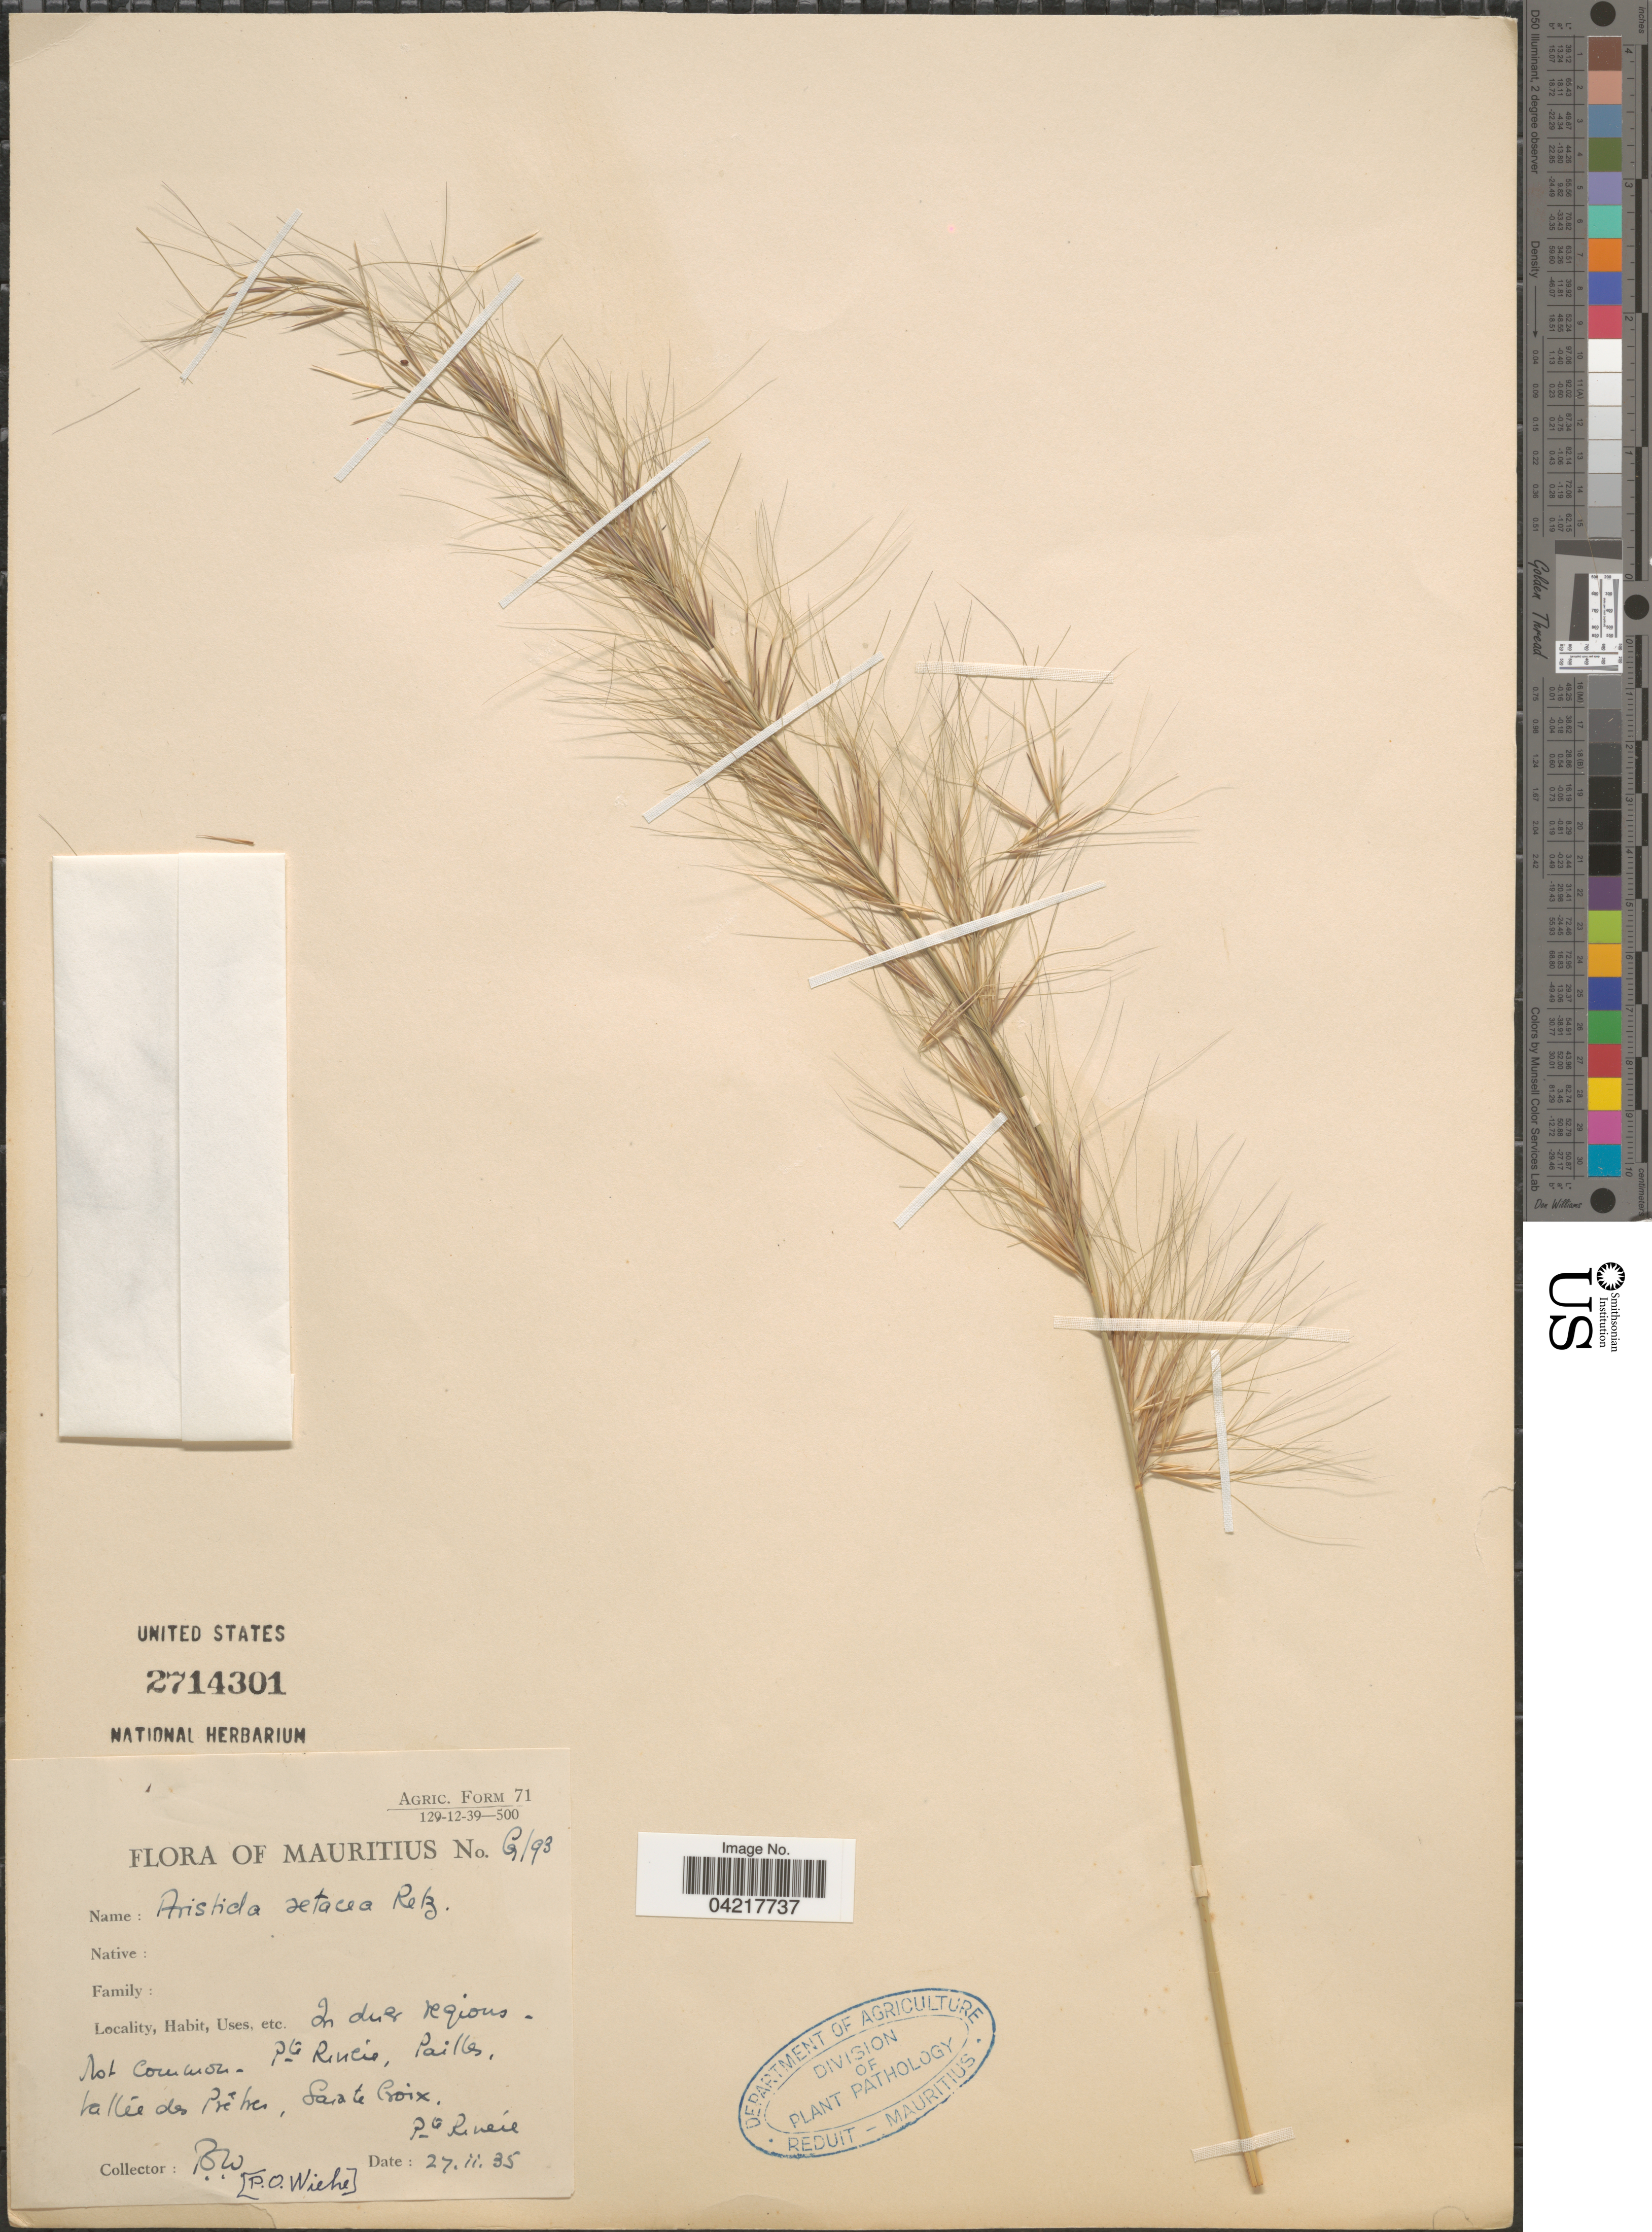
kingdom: Plantae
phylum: Tracheophyta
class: Liliopsida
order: Poales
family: Poaceae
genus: Aristida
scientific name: Aristida setacea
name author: Retz.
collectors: P. Wiehe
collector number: G/93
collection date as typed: Transcribed d/m/y: 27/2/35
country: Mauritius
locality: In dus [interpreted] regions Pte Rincie [interpreted]. Vallee de Prêtres, Saint Croix.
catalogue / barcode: US 2714301